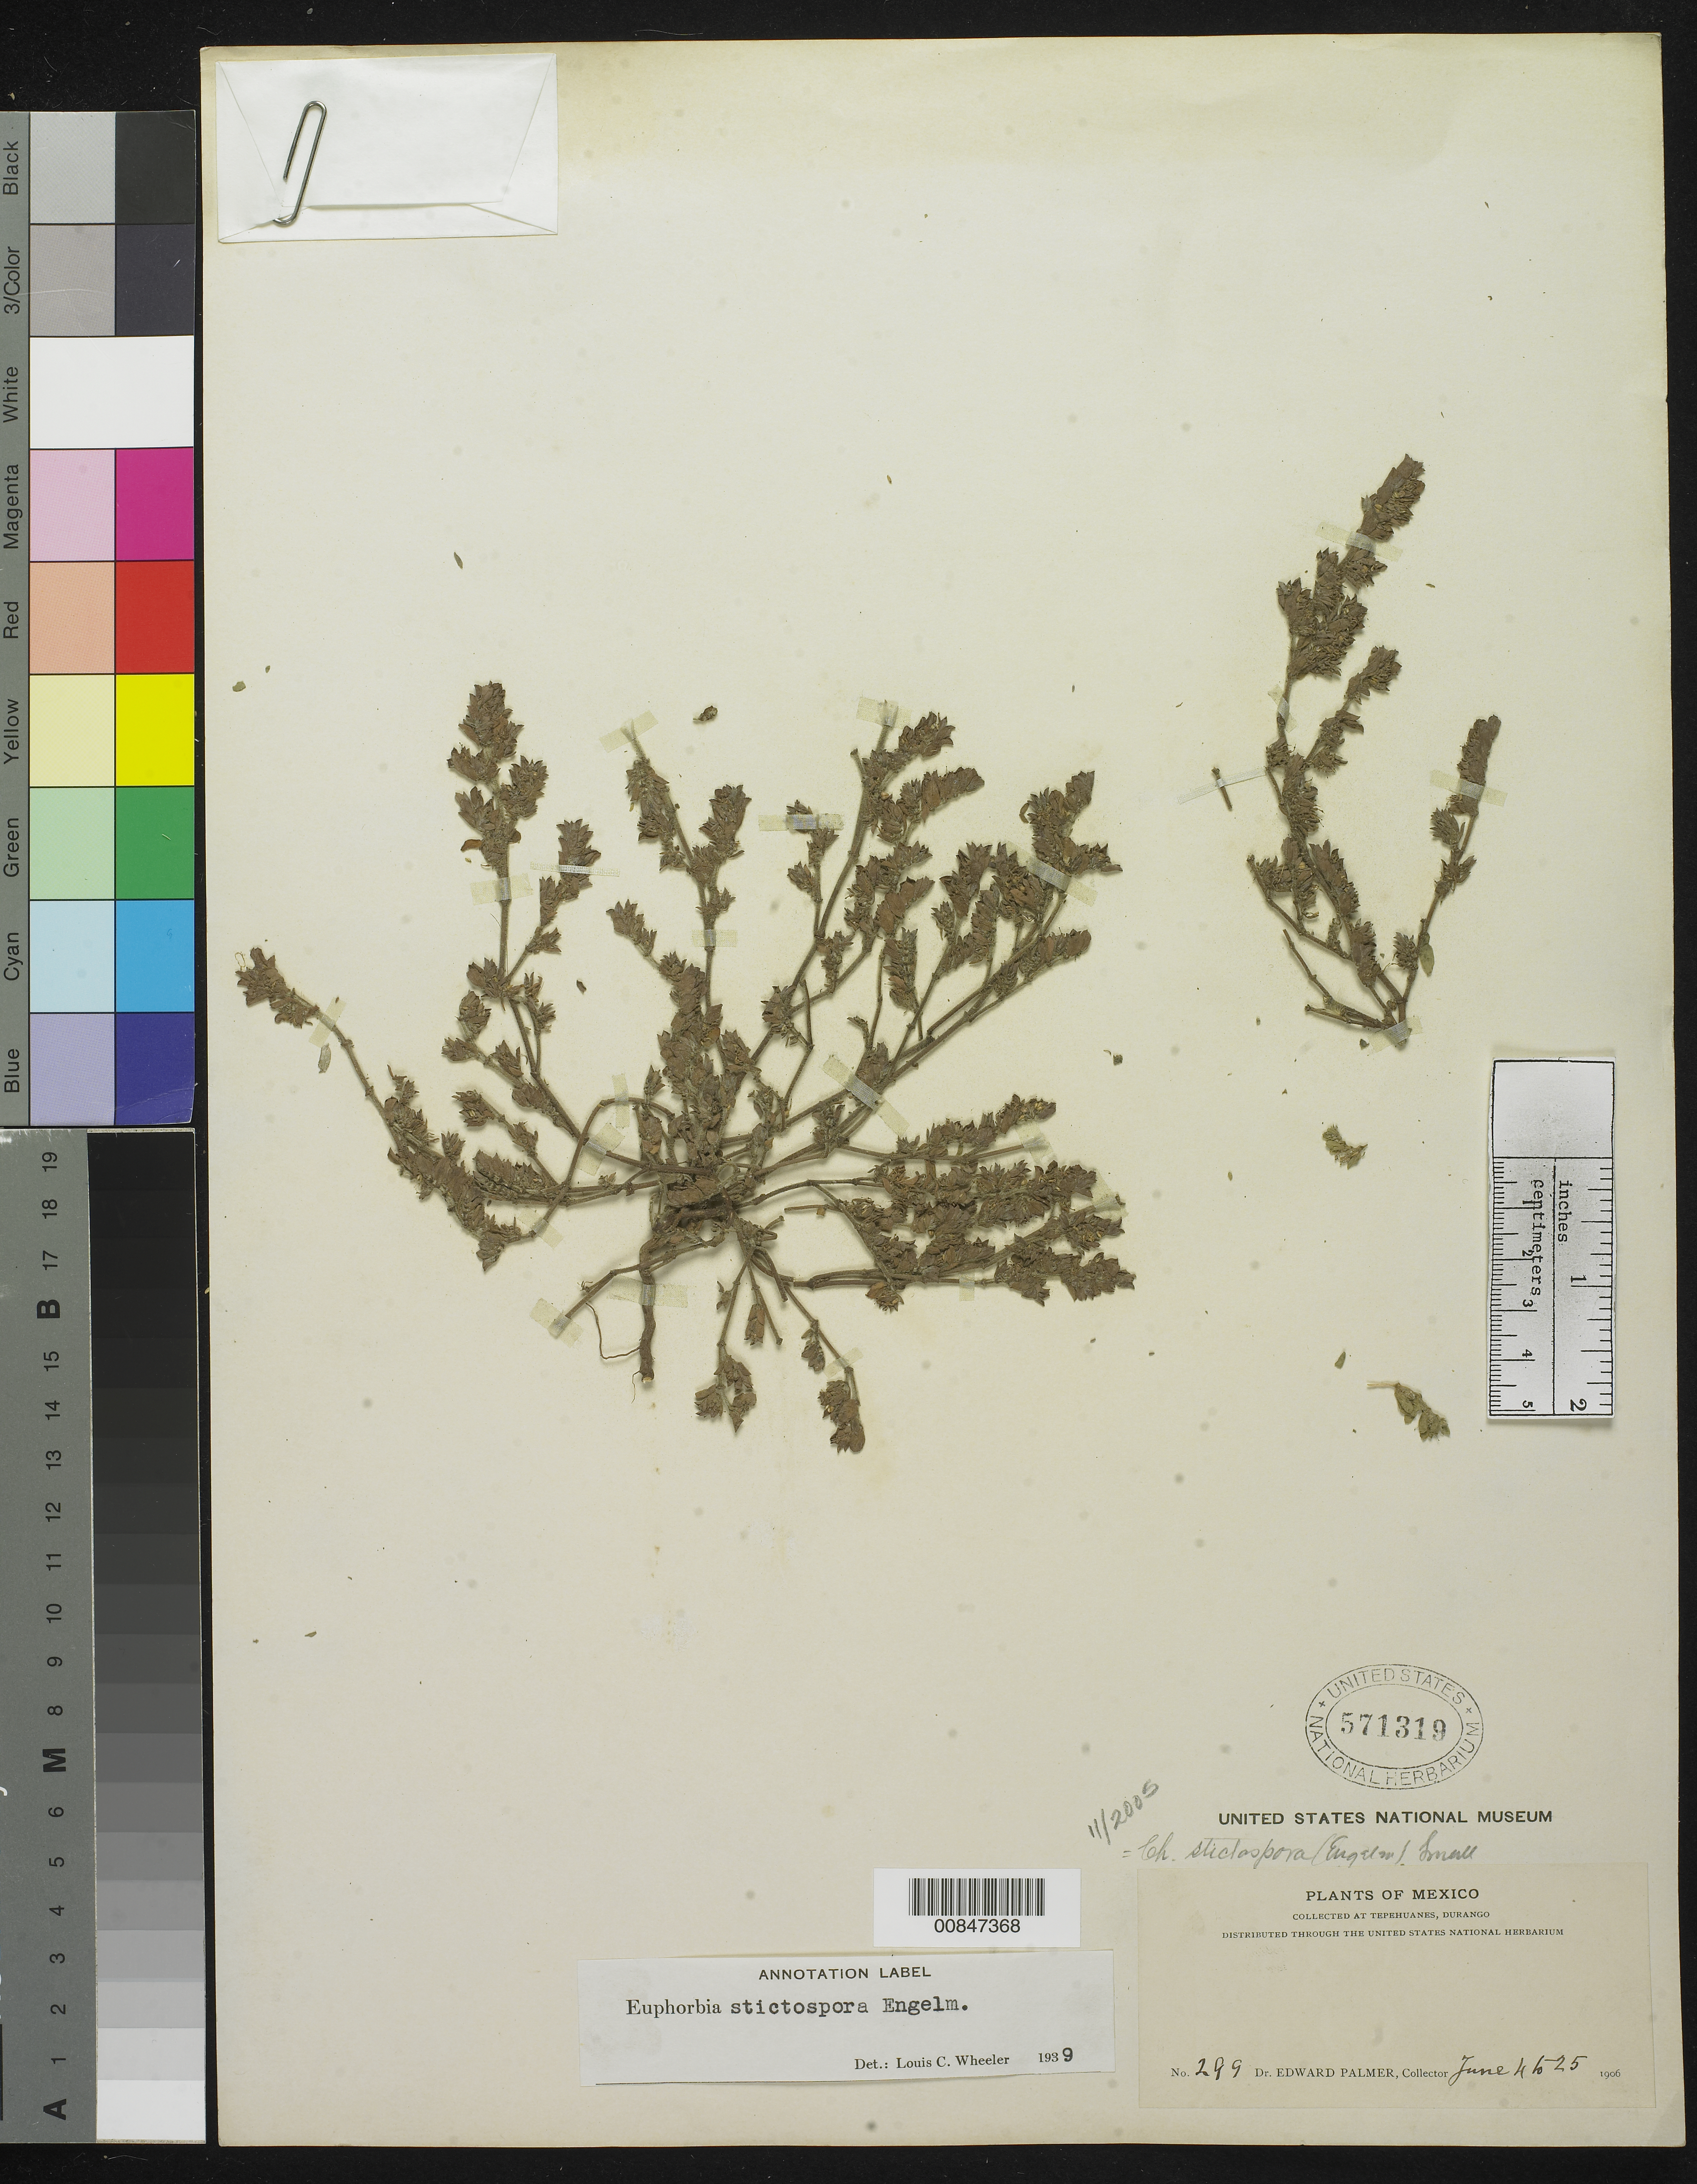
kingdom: Plantae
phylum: Tracheophyta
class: Magnoliopsida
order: Malpighiales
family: Euphorbiaceae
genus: Euphorbia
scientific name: Euphorbia stictospora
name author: Engelm.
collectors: E. Palmer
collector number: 299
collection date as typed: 04 Jun 1906 to 25 Jun 1906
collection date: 1906-06-04/1906-06-25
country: Mexico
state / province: Durango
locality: Tepehuanes, Durango.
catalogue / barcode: US 571319